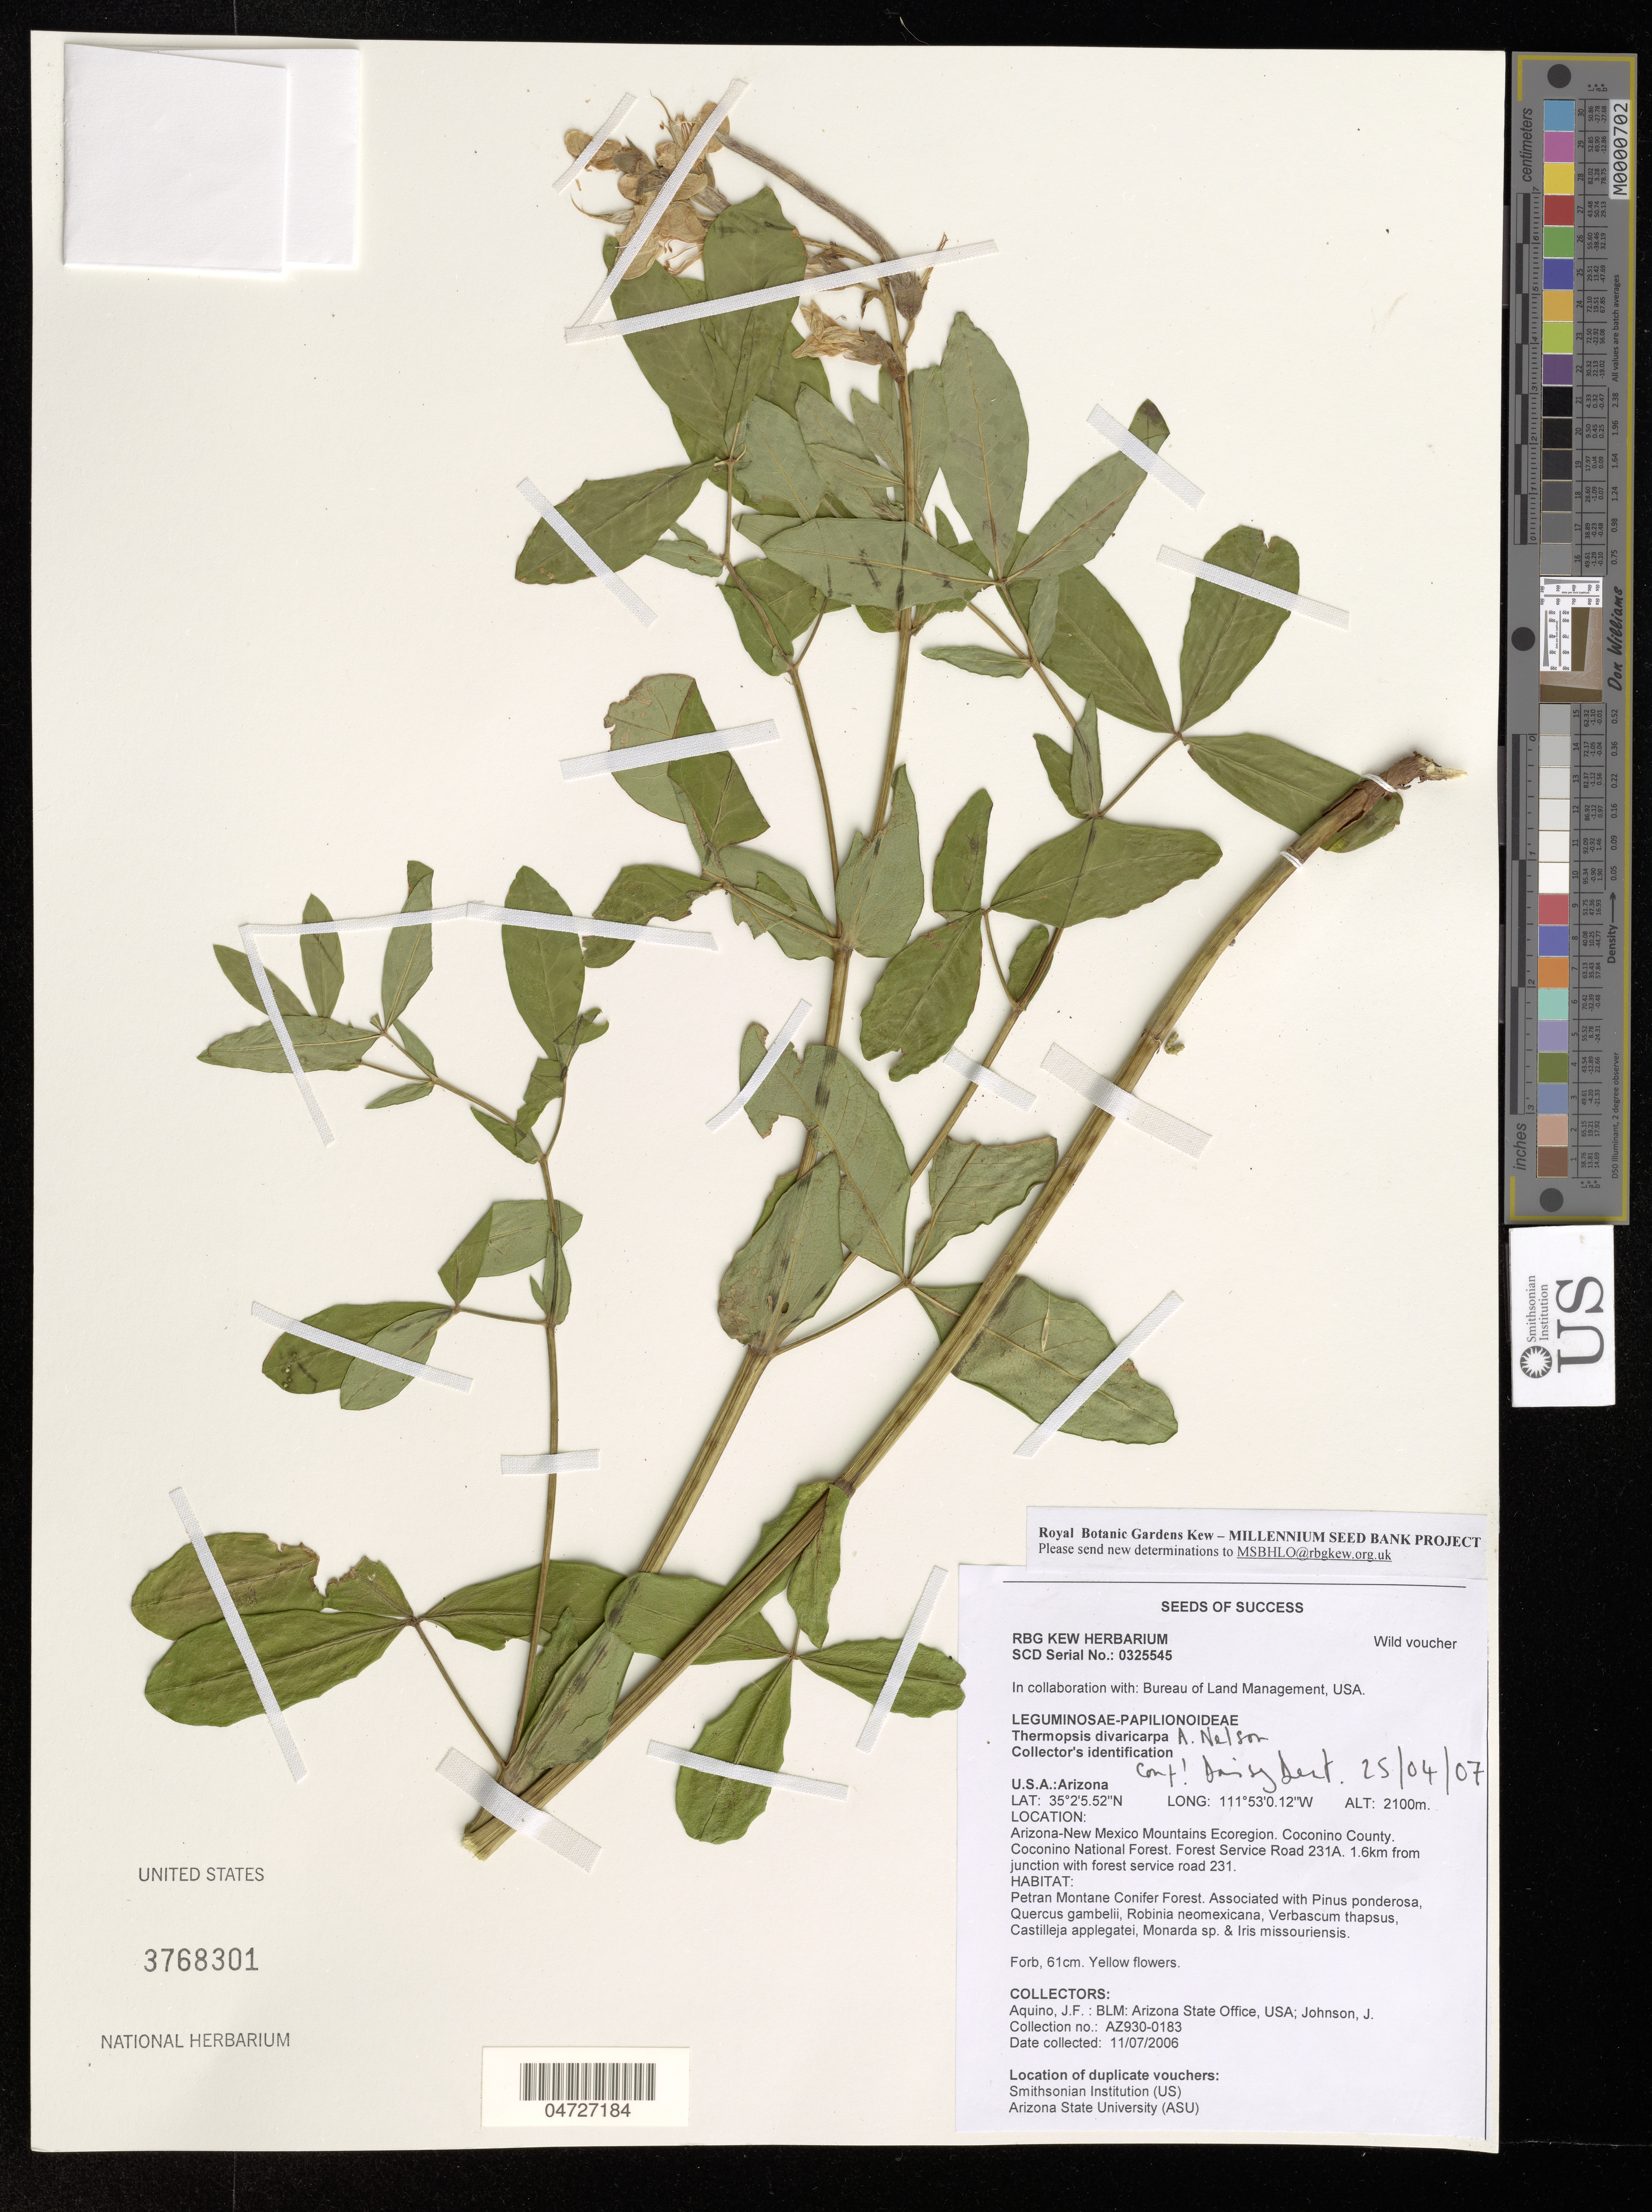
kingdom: Plantae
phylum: Tracheophyta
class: Magnoliopsida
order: Fabales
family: Fabaceae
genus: Thermopsis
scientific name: Thermopsis divaricarpa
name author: A. Nelson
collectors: J. Aquino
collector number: AZ930-0183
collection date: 2006-07-11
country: United States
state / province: Arizona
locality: Arizona-New Mexico Mountains Ecoregion. Coconino County. Coconino National Forest. Forest Service Road 231A. 1.6km from junction with forest service road 231.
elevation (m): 2100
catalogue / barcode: US 3768301